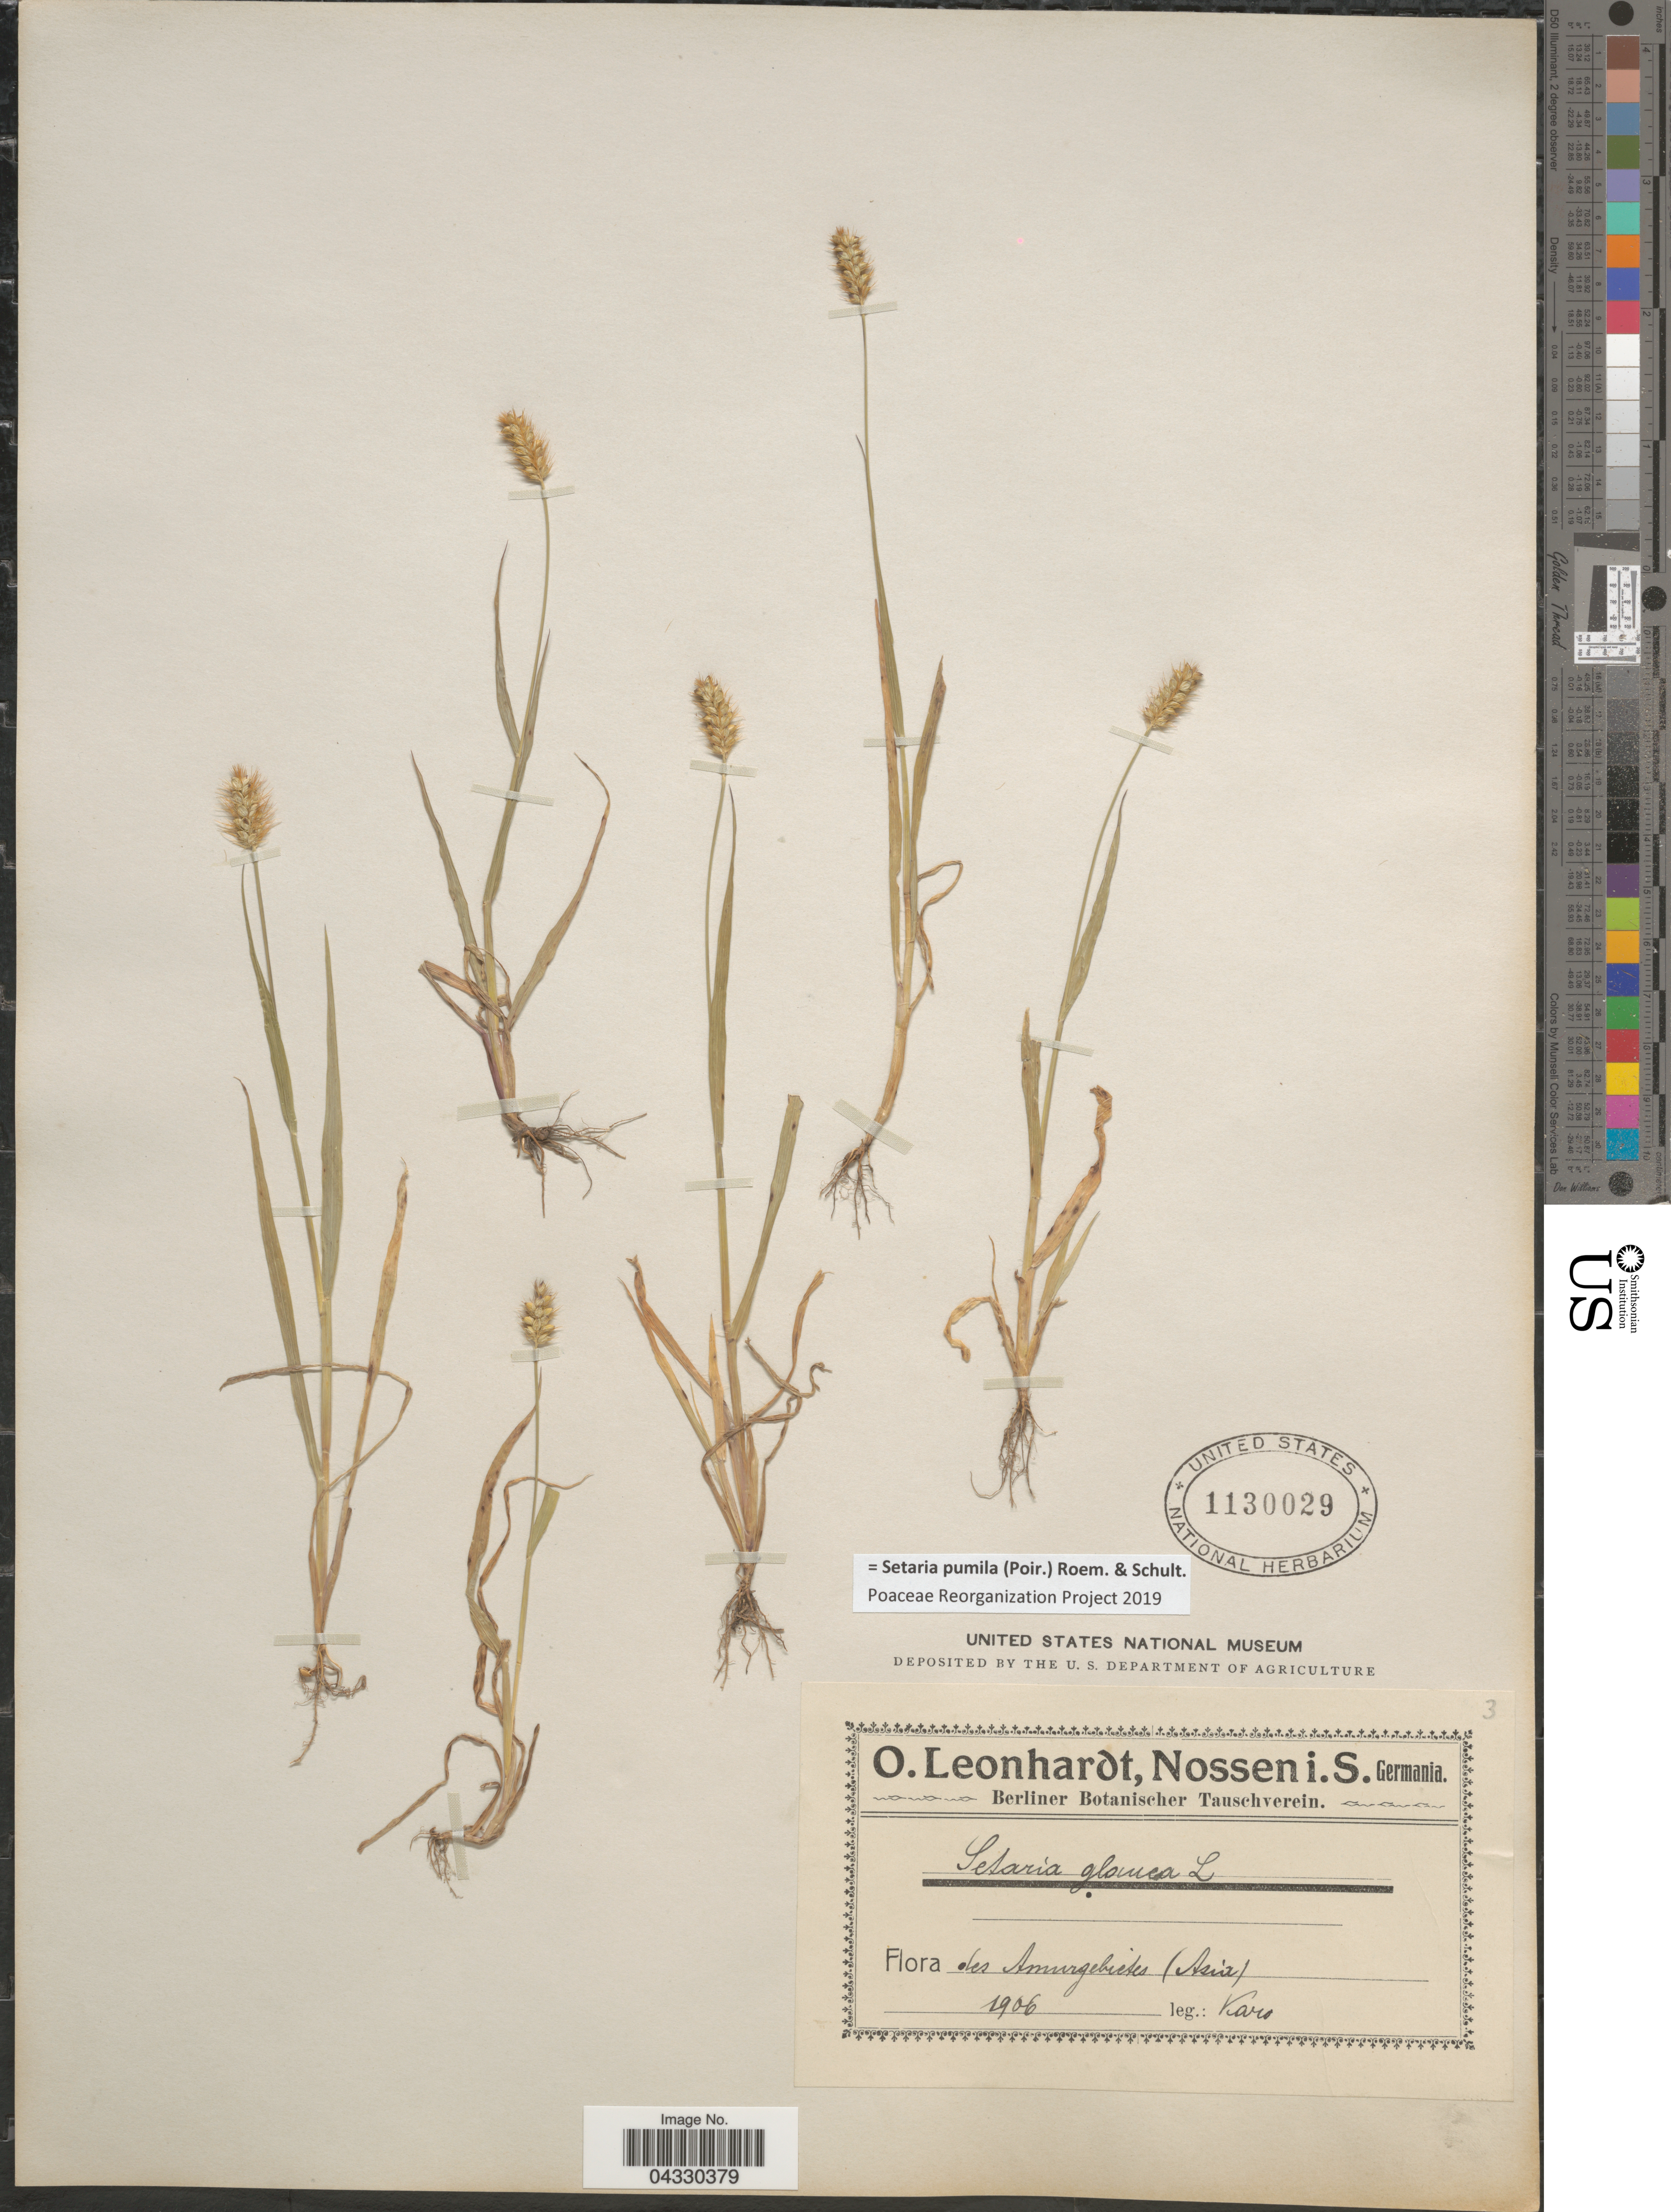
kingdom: Plantae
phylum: Tracheophyta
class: Liliopsida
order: Poales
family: Poaceae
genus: Setaria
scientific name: Setaria pumila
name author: (Poir.) Roem. & Schult.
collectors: Karo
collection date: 1906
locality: Asia. Amurgebietes.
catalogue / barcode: US 1130029